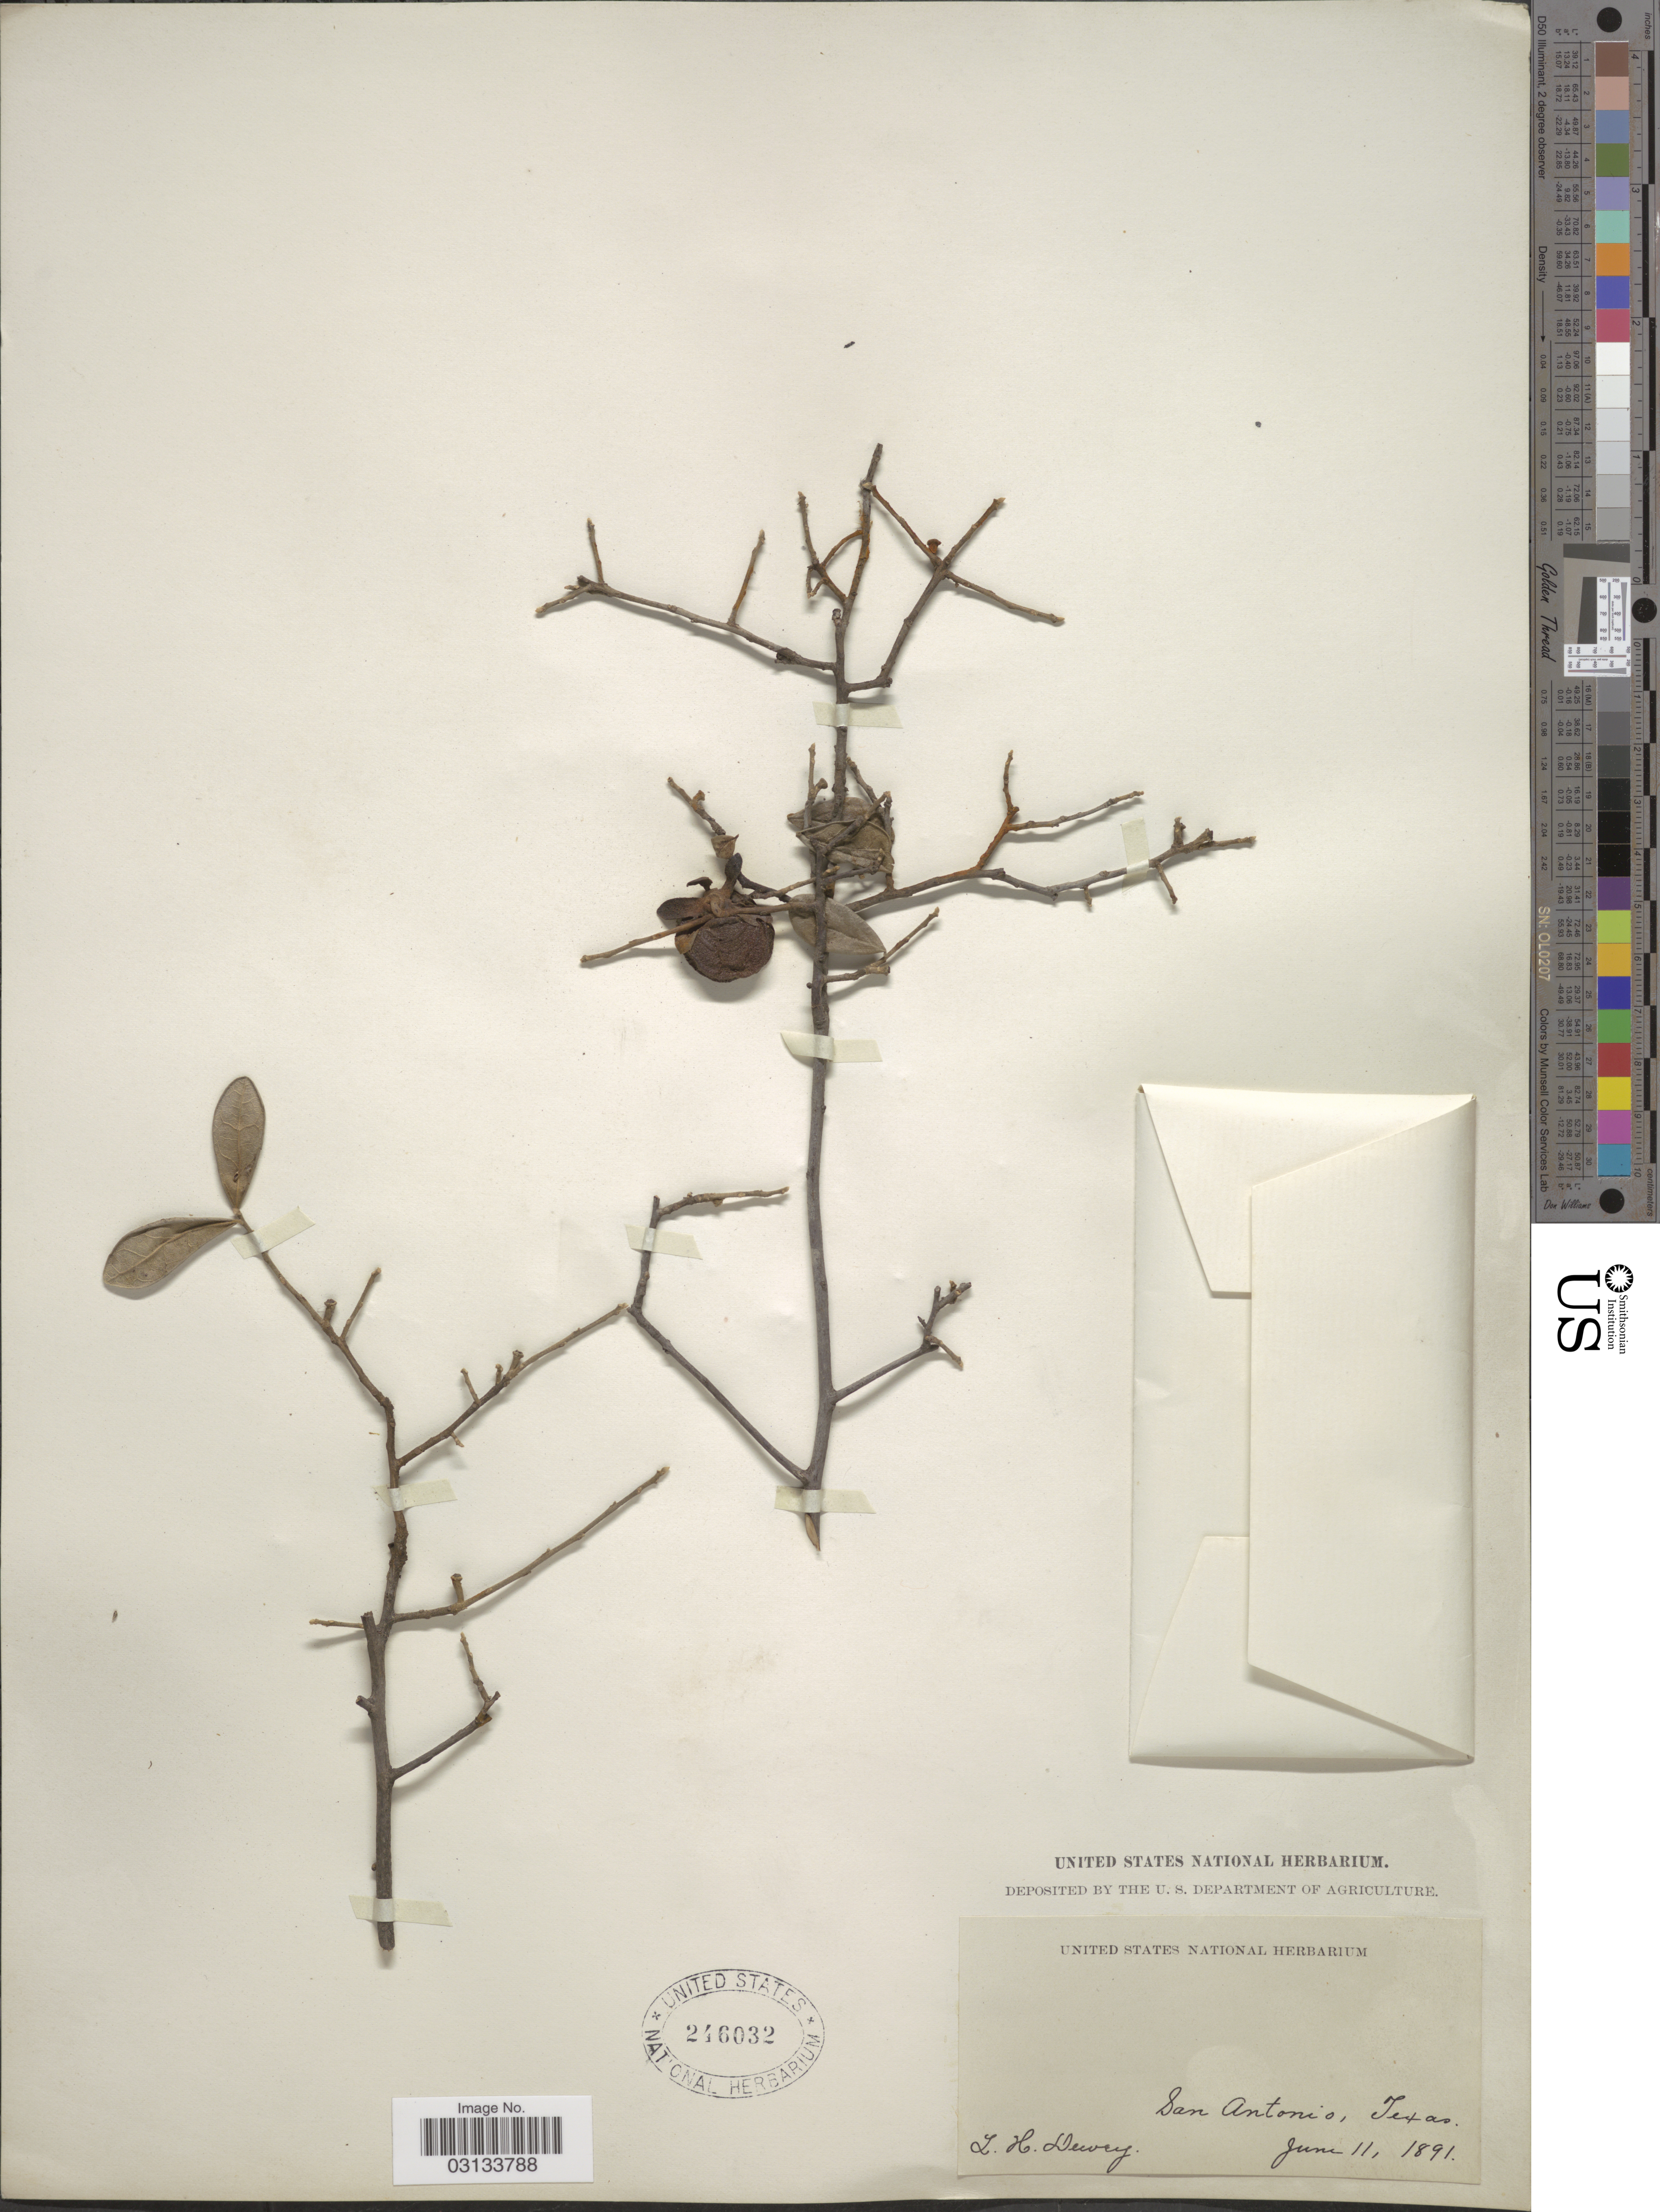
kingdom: Plantae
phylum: Tracheophyta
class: Magnoliopsida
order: Ericales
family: Ebenaceae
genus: Diospyros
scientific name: Diospyros texana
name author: Scheele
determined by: Strong, Mark T., (BOT), Smithsonian Institution - National Museum of Natural History (UNITED STATES)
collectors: L. H. Dewey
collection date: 1891-06-11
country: United States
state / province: Texas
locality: San Antonio.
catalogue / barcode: US 246032